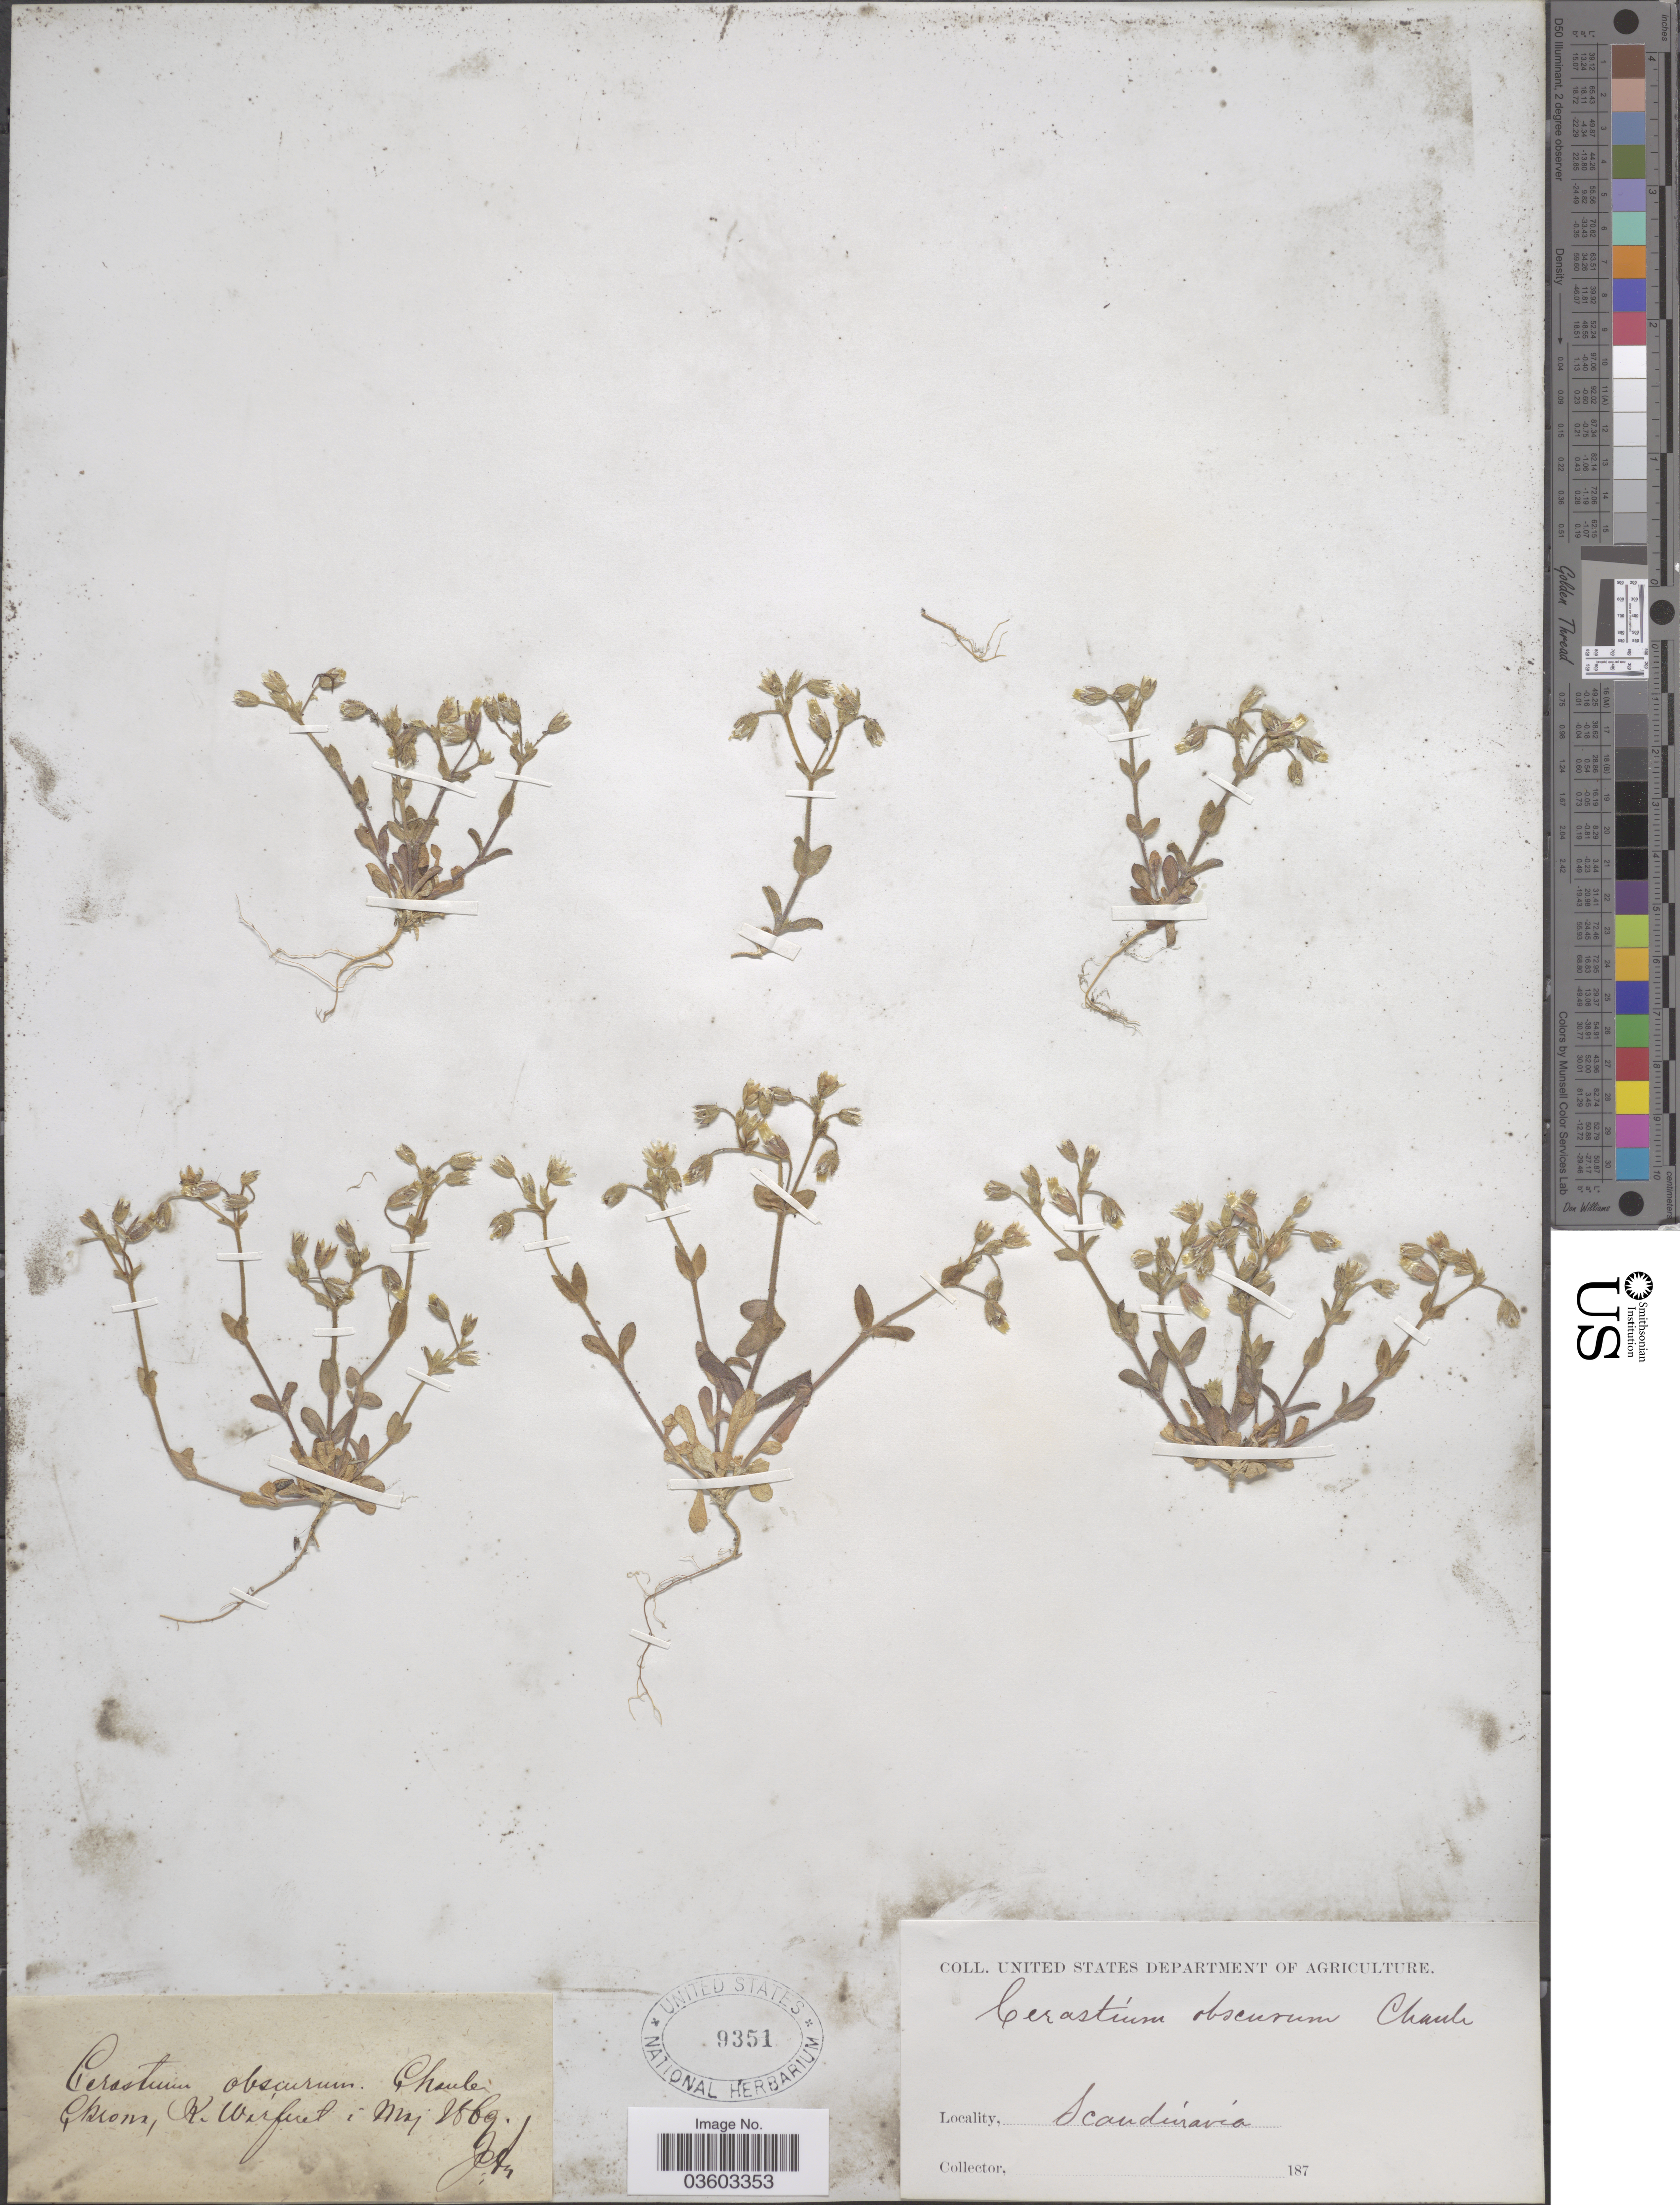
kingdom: Plantae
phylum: Tracheophyta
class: Magnoliopsida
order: Caryophyllales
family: Caryophyllaceae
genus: Cerastium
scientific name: Cerastium obscurum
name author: Chaub.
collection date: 1869-05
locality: Okrom, K. Wirferet. [interpreted] Scandinavia.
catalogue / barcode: US 9351